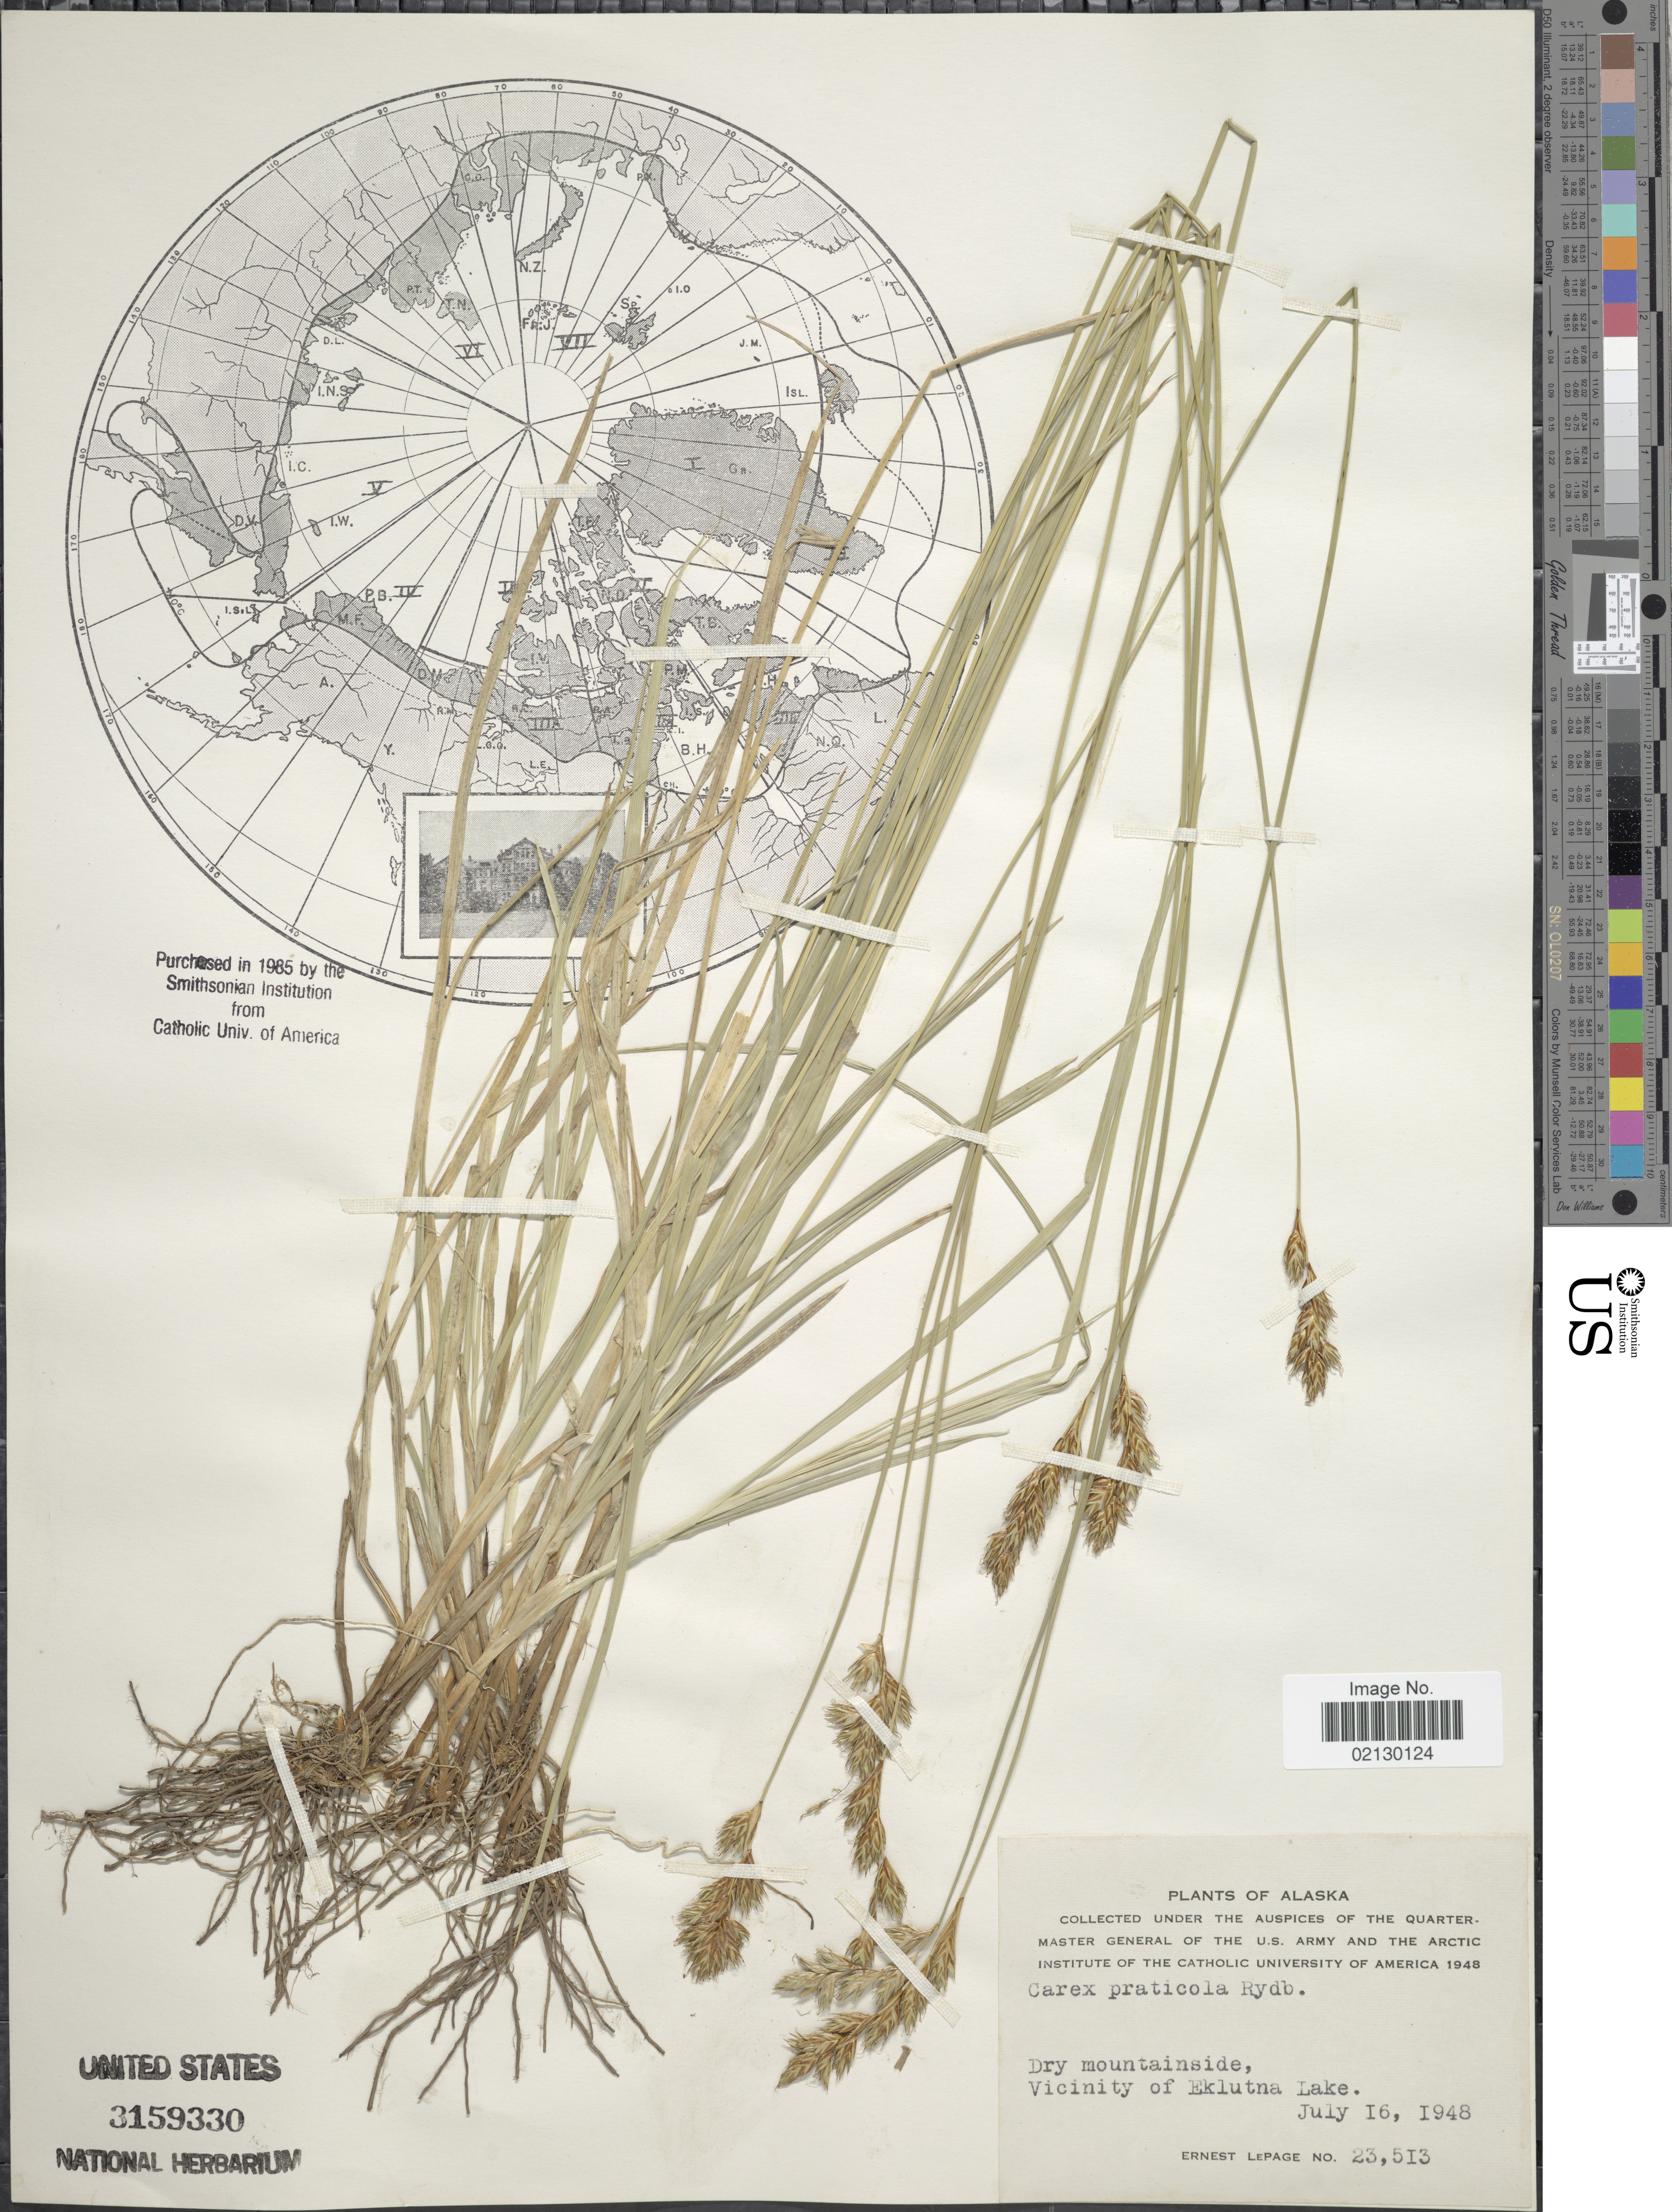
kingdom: Plantae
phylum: Tracheophyta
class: Liliopsida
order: Poales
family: Cyperaceae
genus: Carex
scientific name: Carex praticola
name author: Rydb.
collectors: E. Lepage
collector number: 23513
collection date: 1948-07-16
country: United States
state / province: Alaska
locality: Vicinity of Eklutna Lake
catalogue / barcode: US 3159330